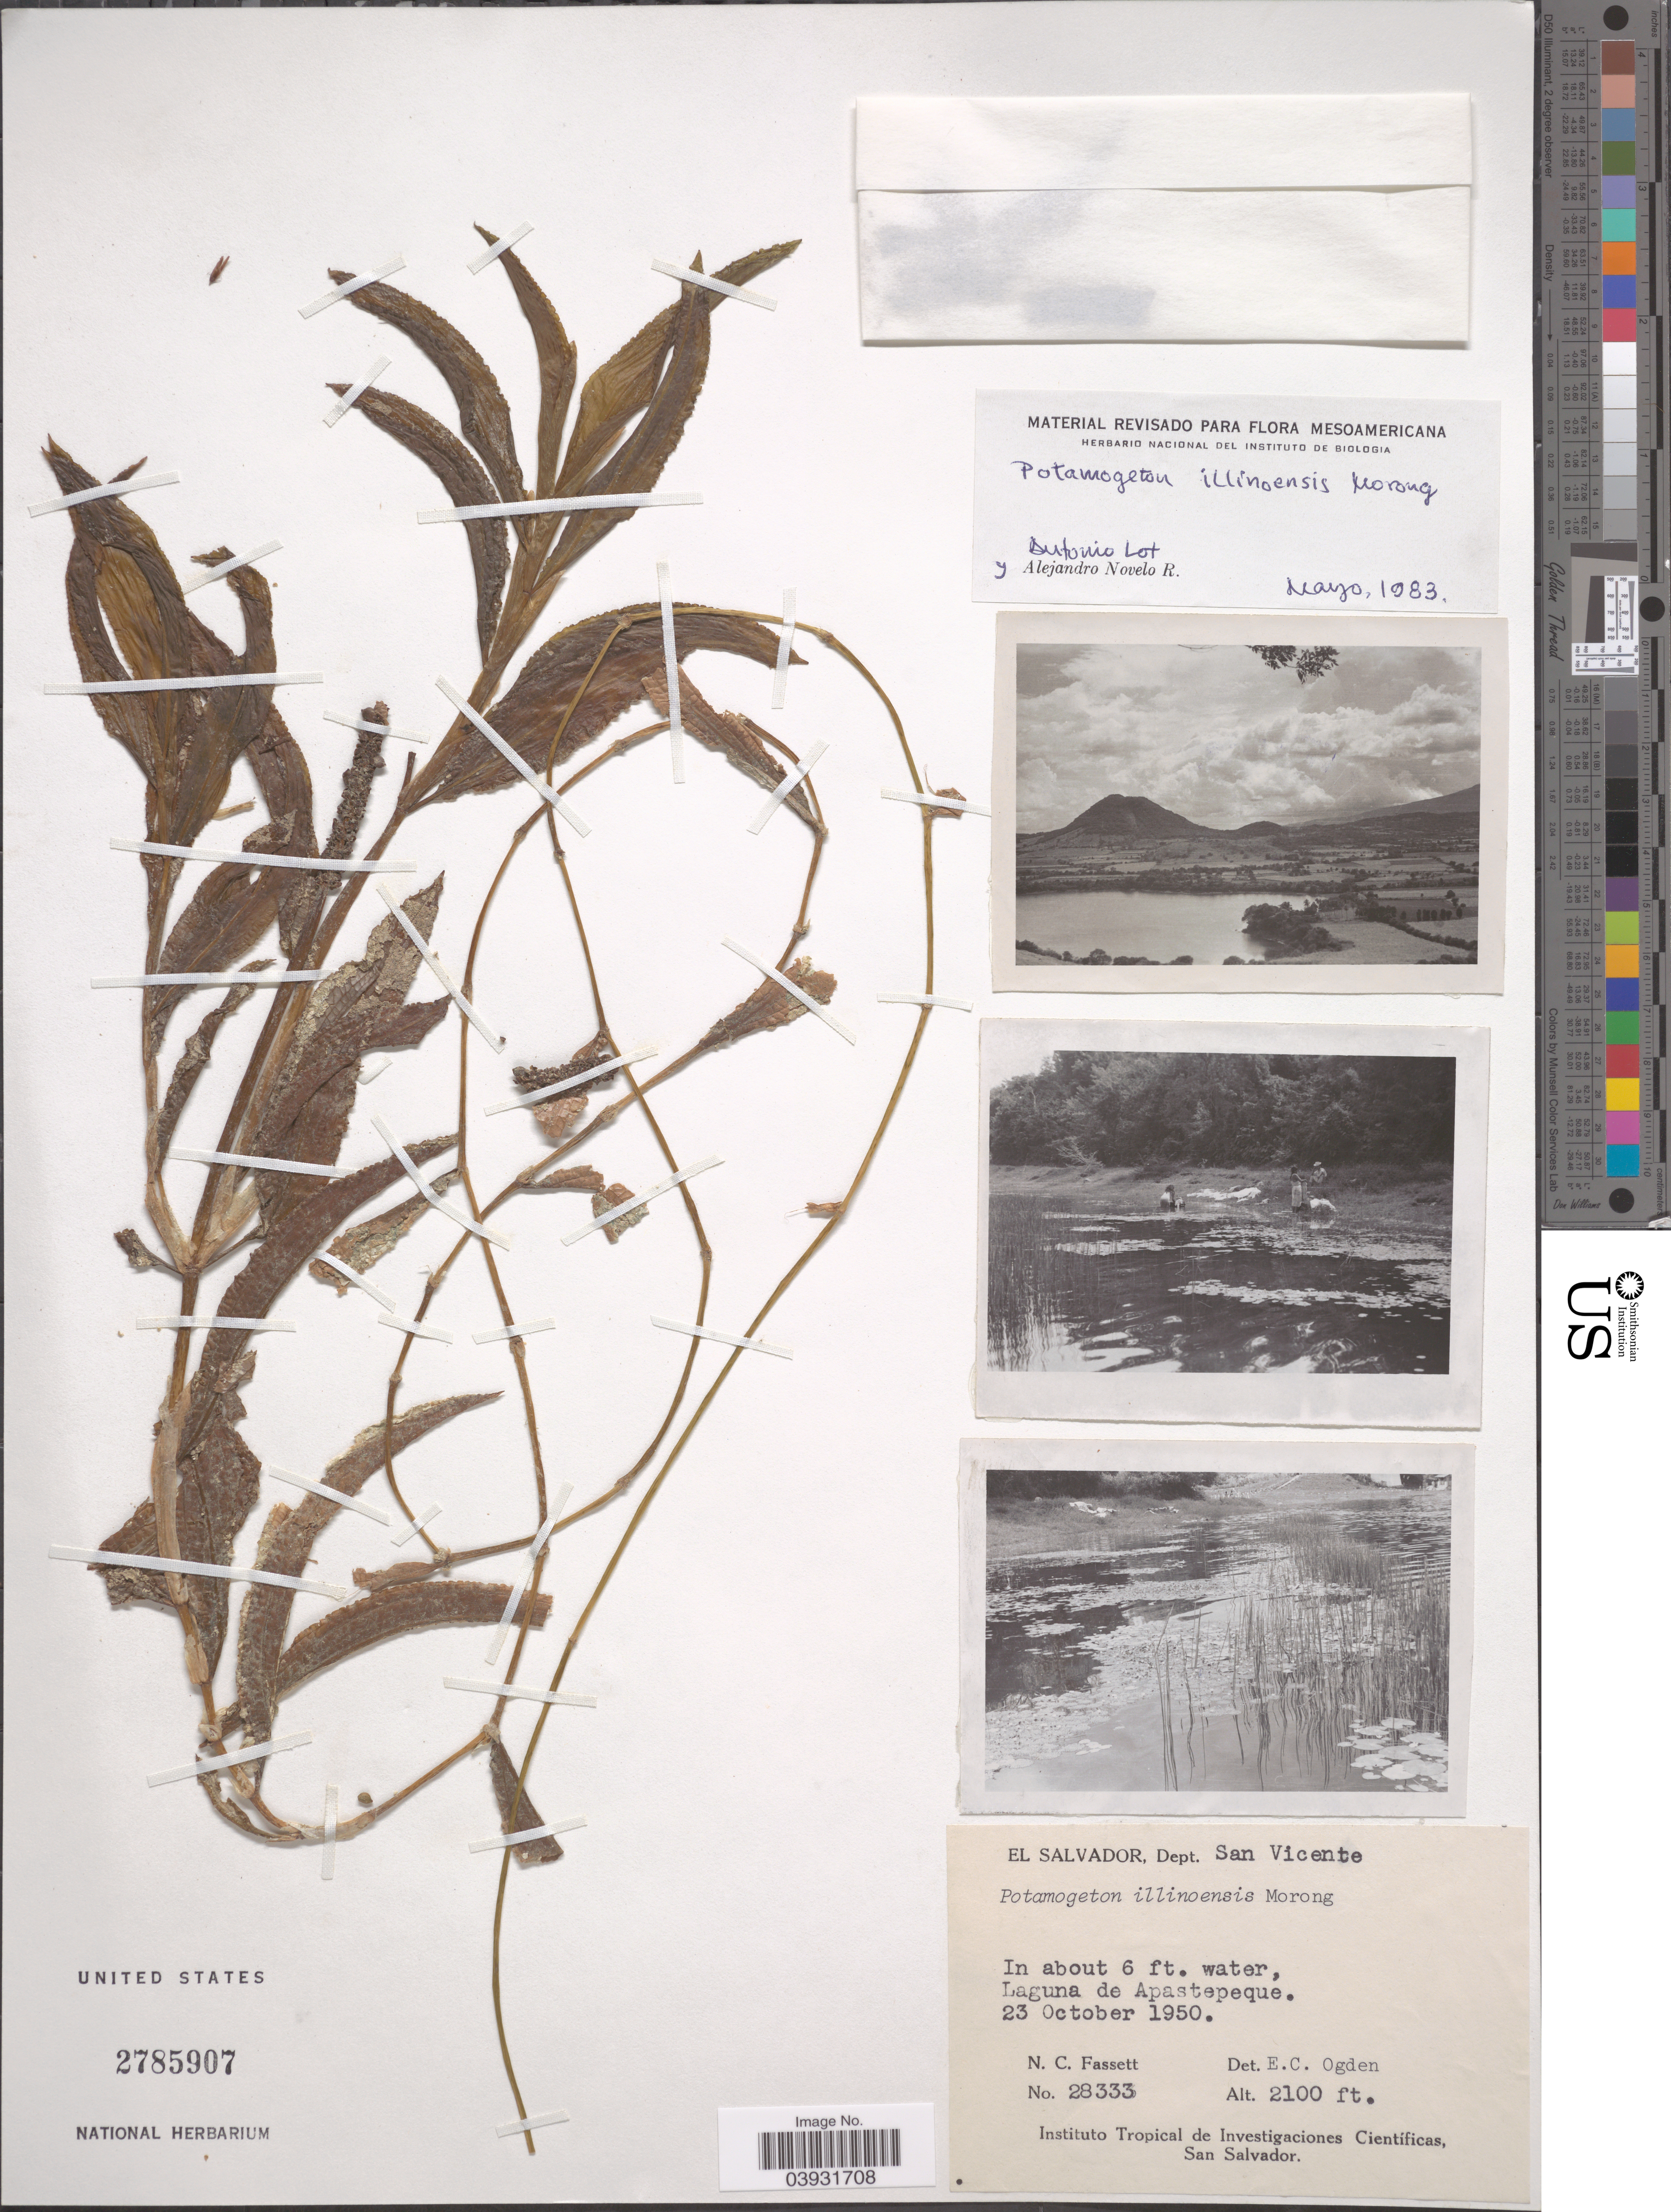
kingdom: Plantae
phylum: Tracheophyta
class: Liliopsida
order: Alismatales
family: Potamogetonaceae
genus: Potamogeton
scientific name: Potamogeton illinoensis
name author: Morong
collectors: N. C. Fassett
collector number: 28333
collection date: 1950-10-23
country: El Salvador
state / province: San Vincente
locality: Dept. San Vicente. Laguna de Apastepeque.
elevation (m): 640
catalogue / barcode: US 2785907